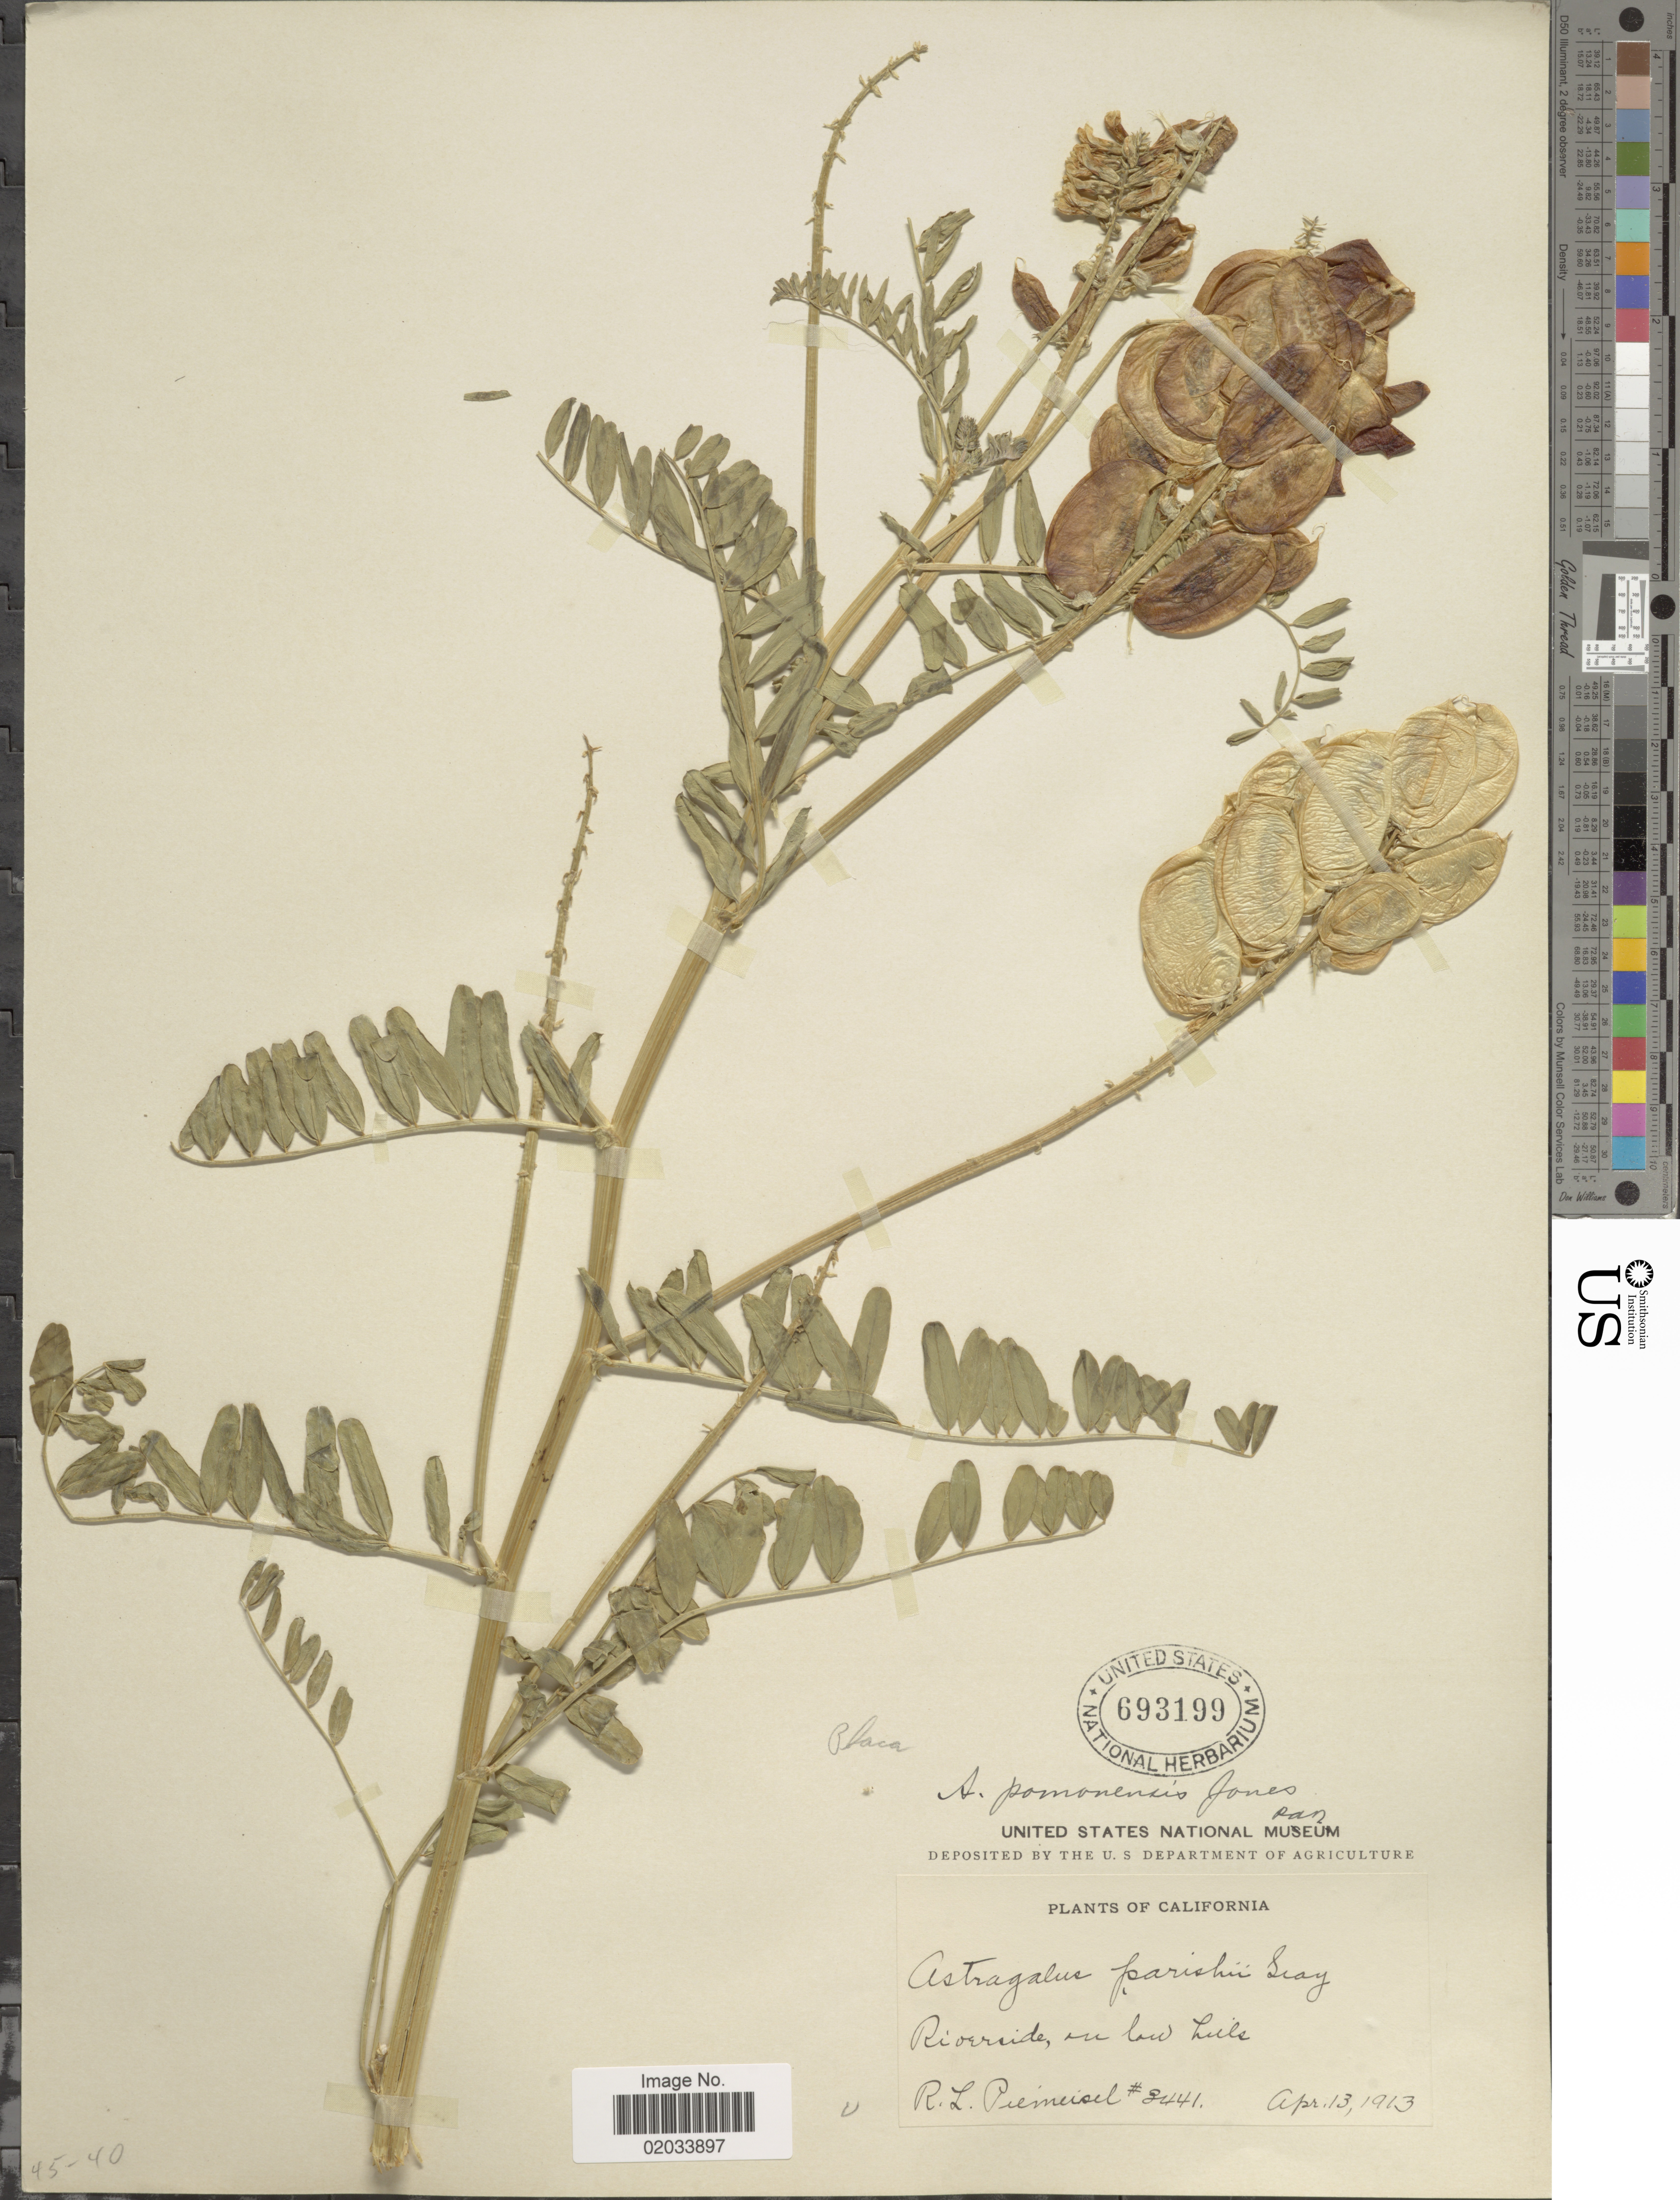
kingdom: Plantae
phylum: Tracheophyta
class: Magnoliopsida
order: Fabales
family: Fabaceae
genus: Astragalus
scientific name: Astragalus pomonensis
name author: M.E. Jones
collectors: R. L. Piemeisel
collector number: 3441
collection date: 1913-04-13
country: United States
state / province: California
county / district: Riverside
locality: Riverside, in low hills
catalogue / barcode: US 693199